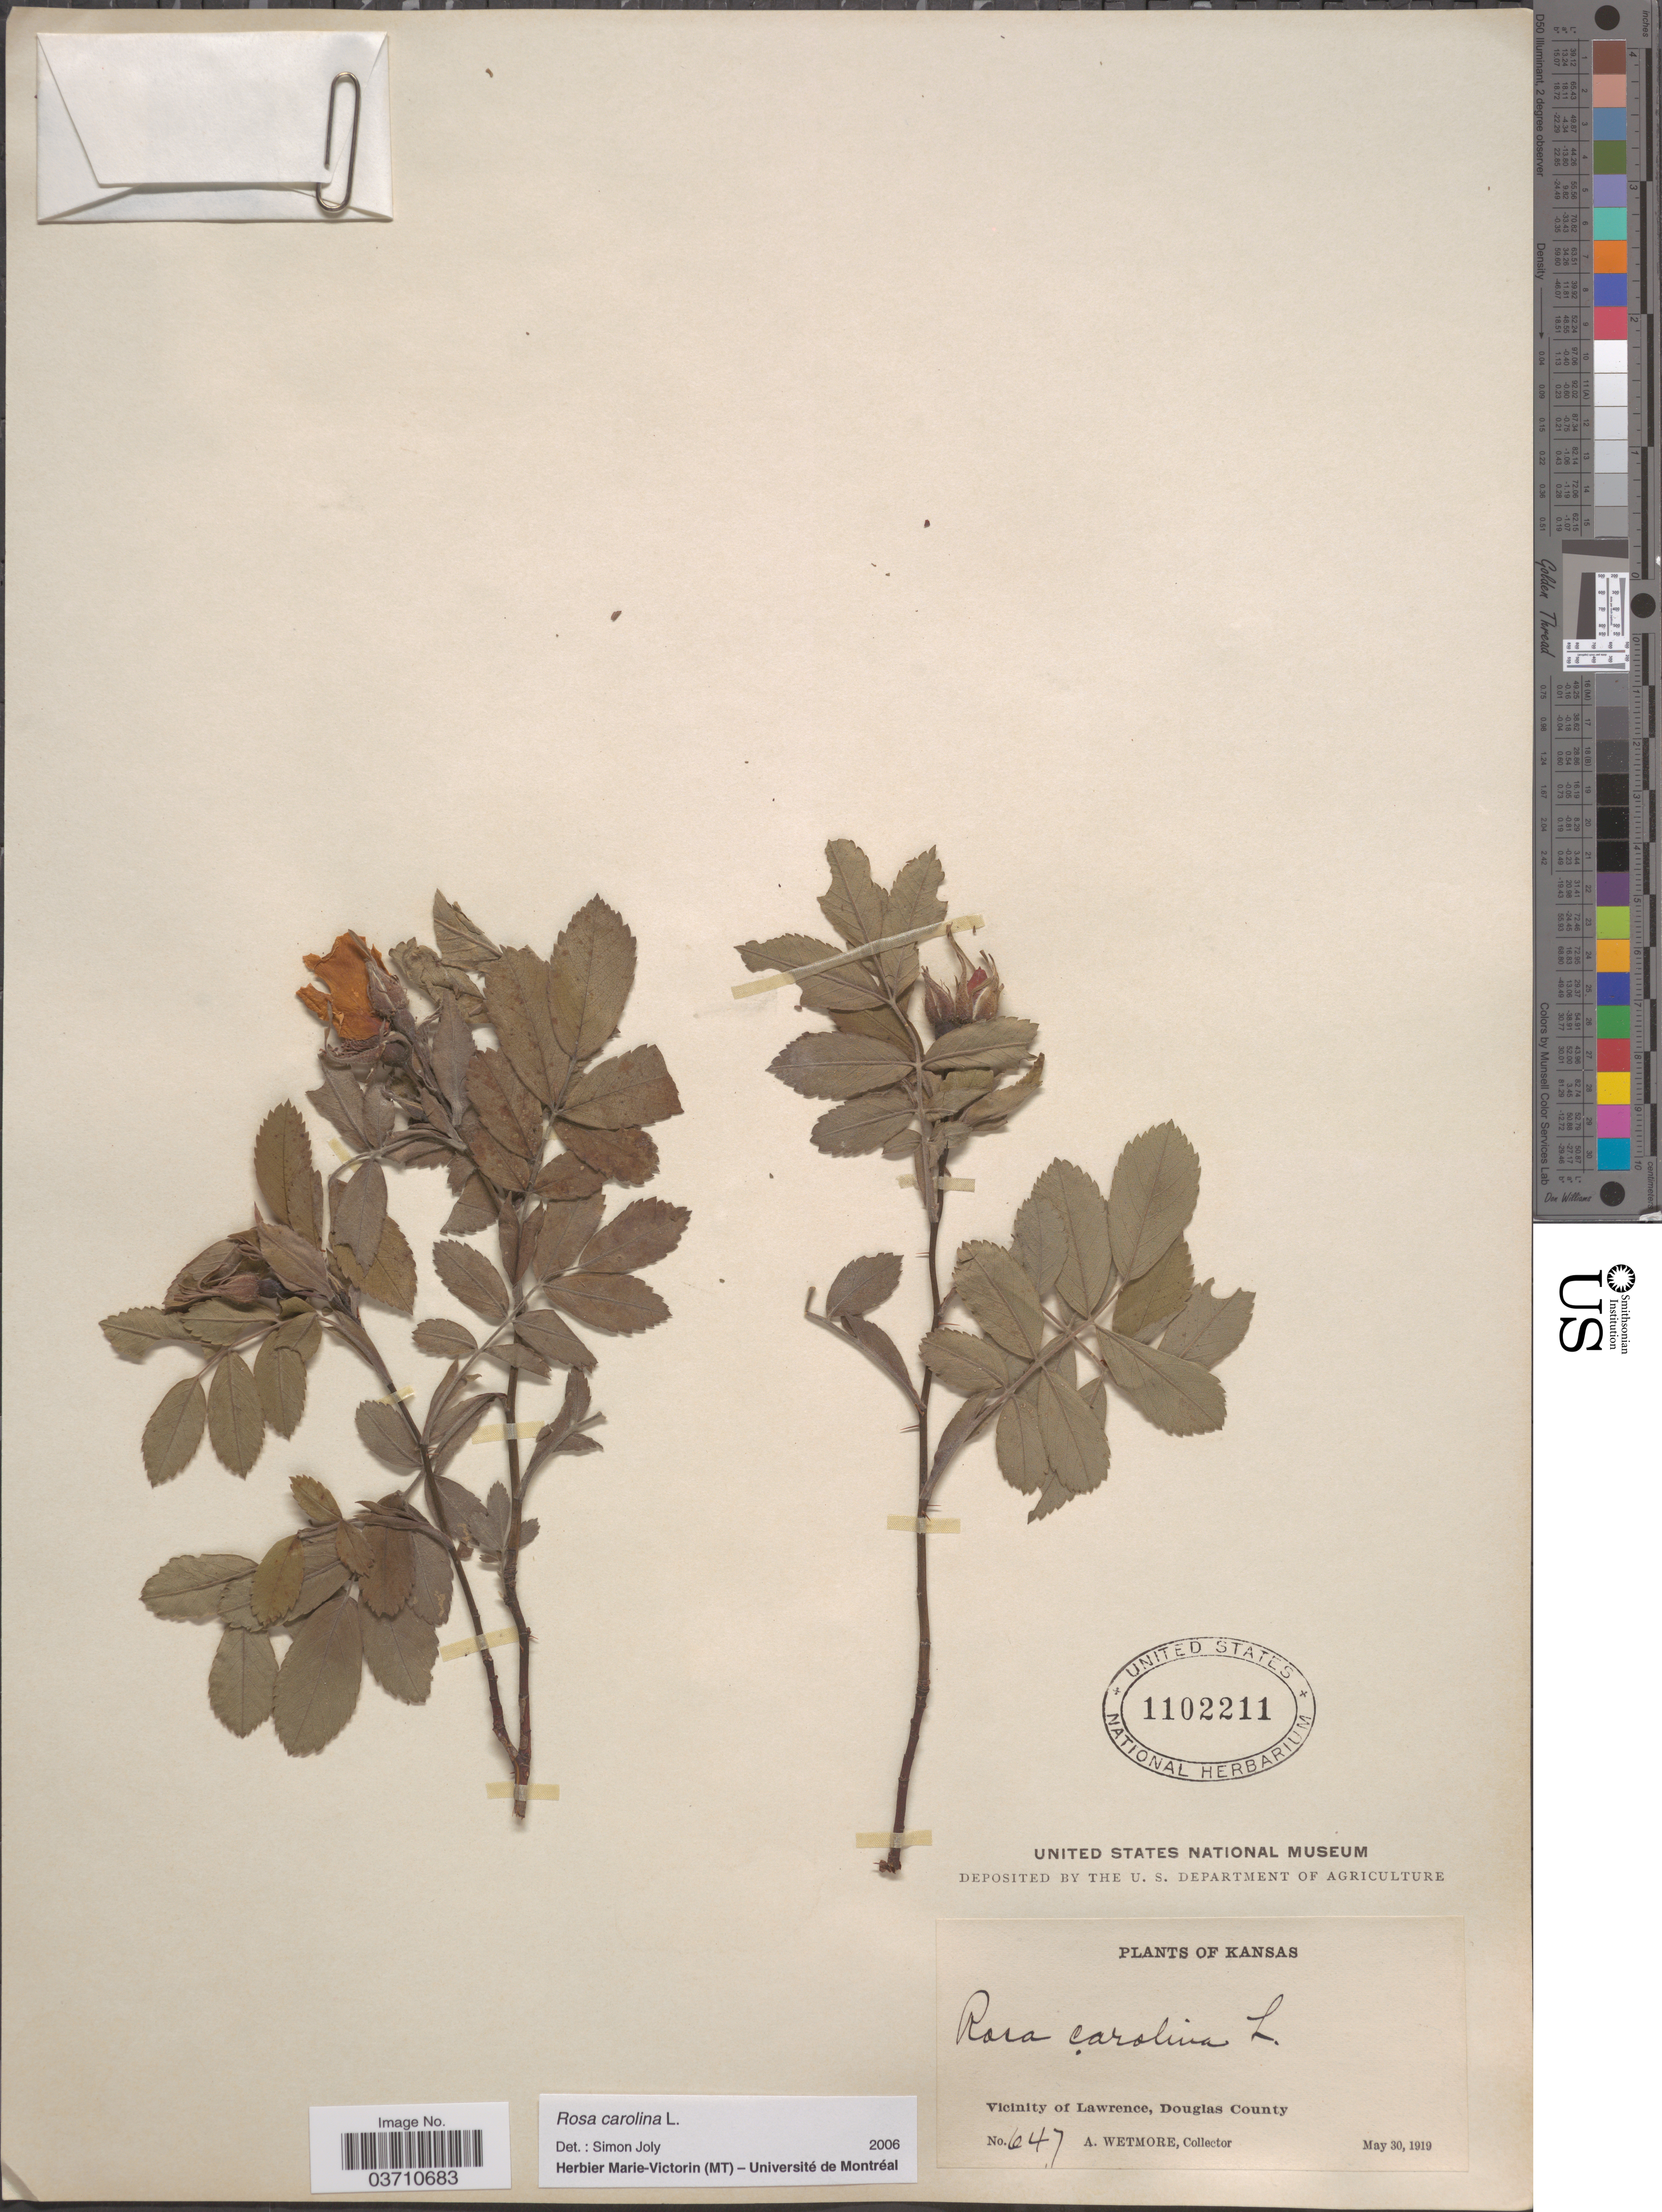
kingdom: Plantae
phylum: Tracheophyta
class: Magnoliopsida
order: Rosales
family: Rosaceae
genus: Rosa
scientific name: Rosa carolina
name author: L.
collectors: A. Wetmore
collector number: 647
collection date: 1919-05-30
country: United States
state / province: Kansas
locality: Vicinity of Lawrence, Douglas County.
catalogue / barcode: US 1102211